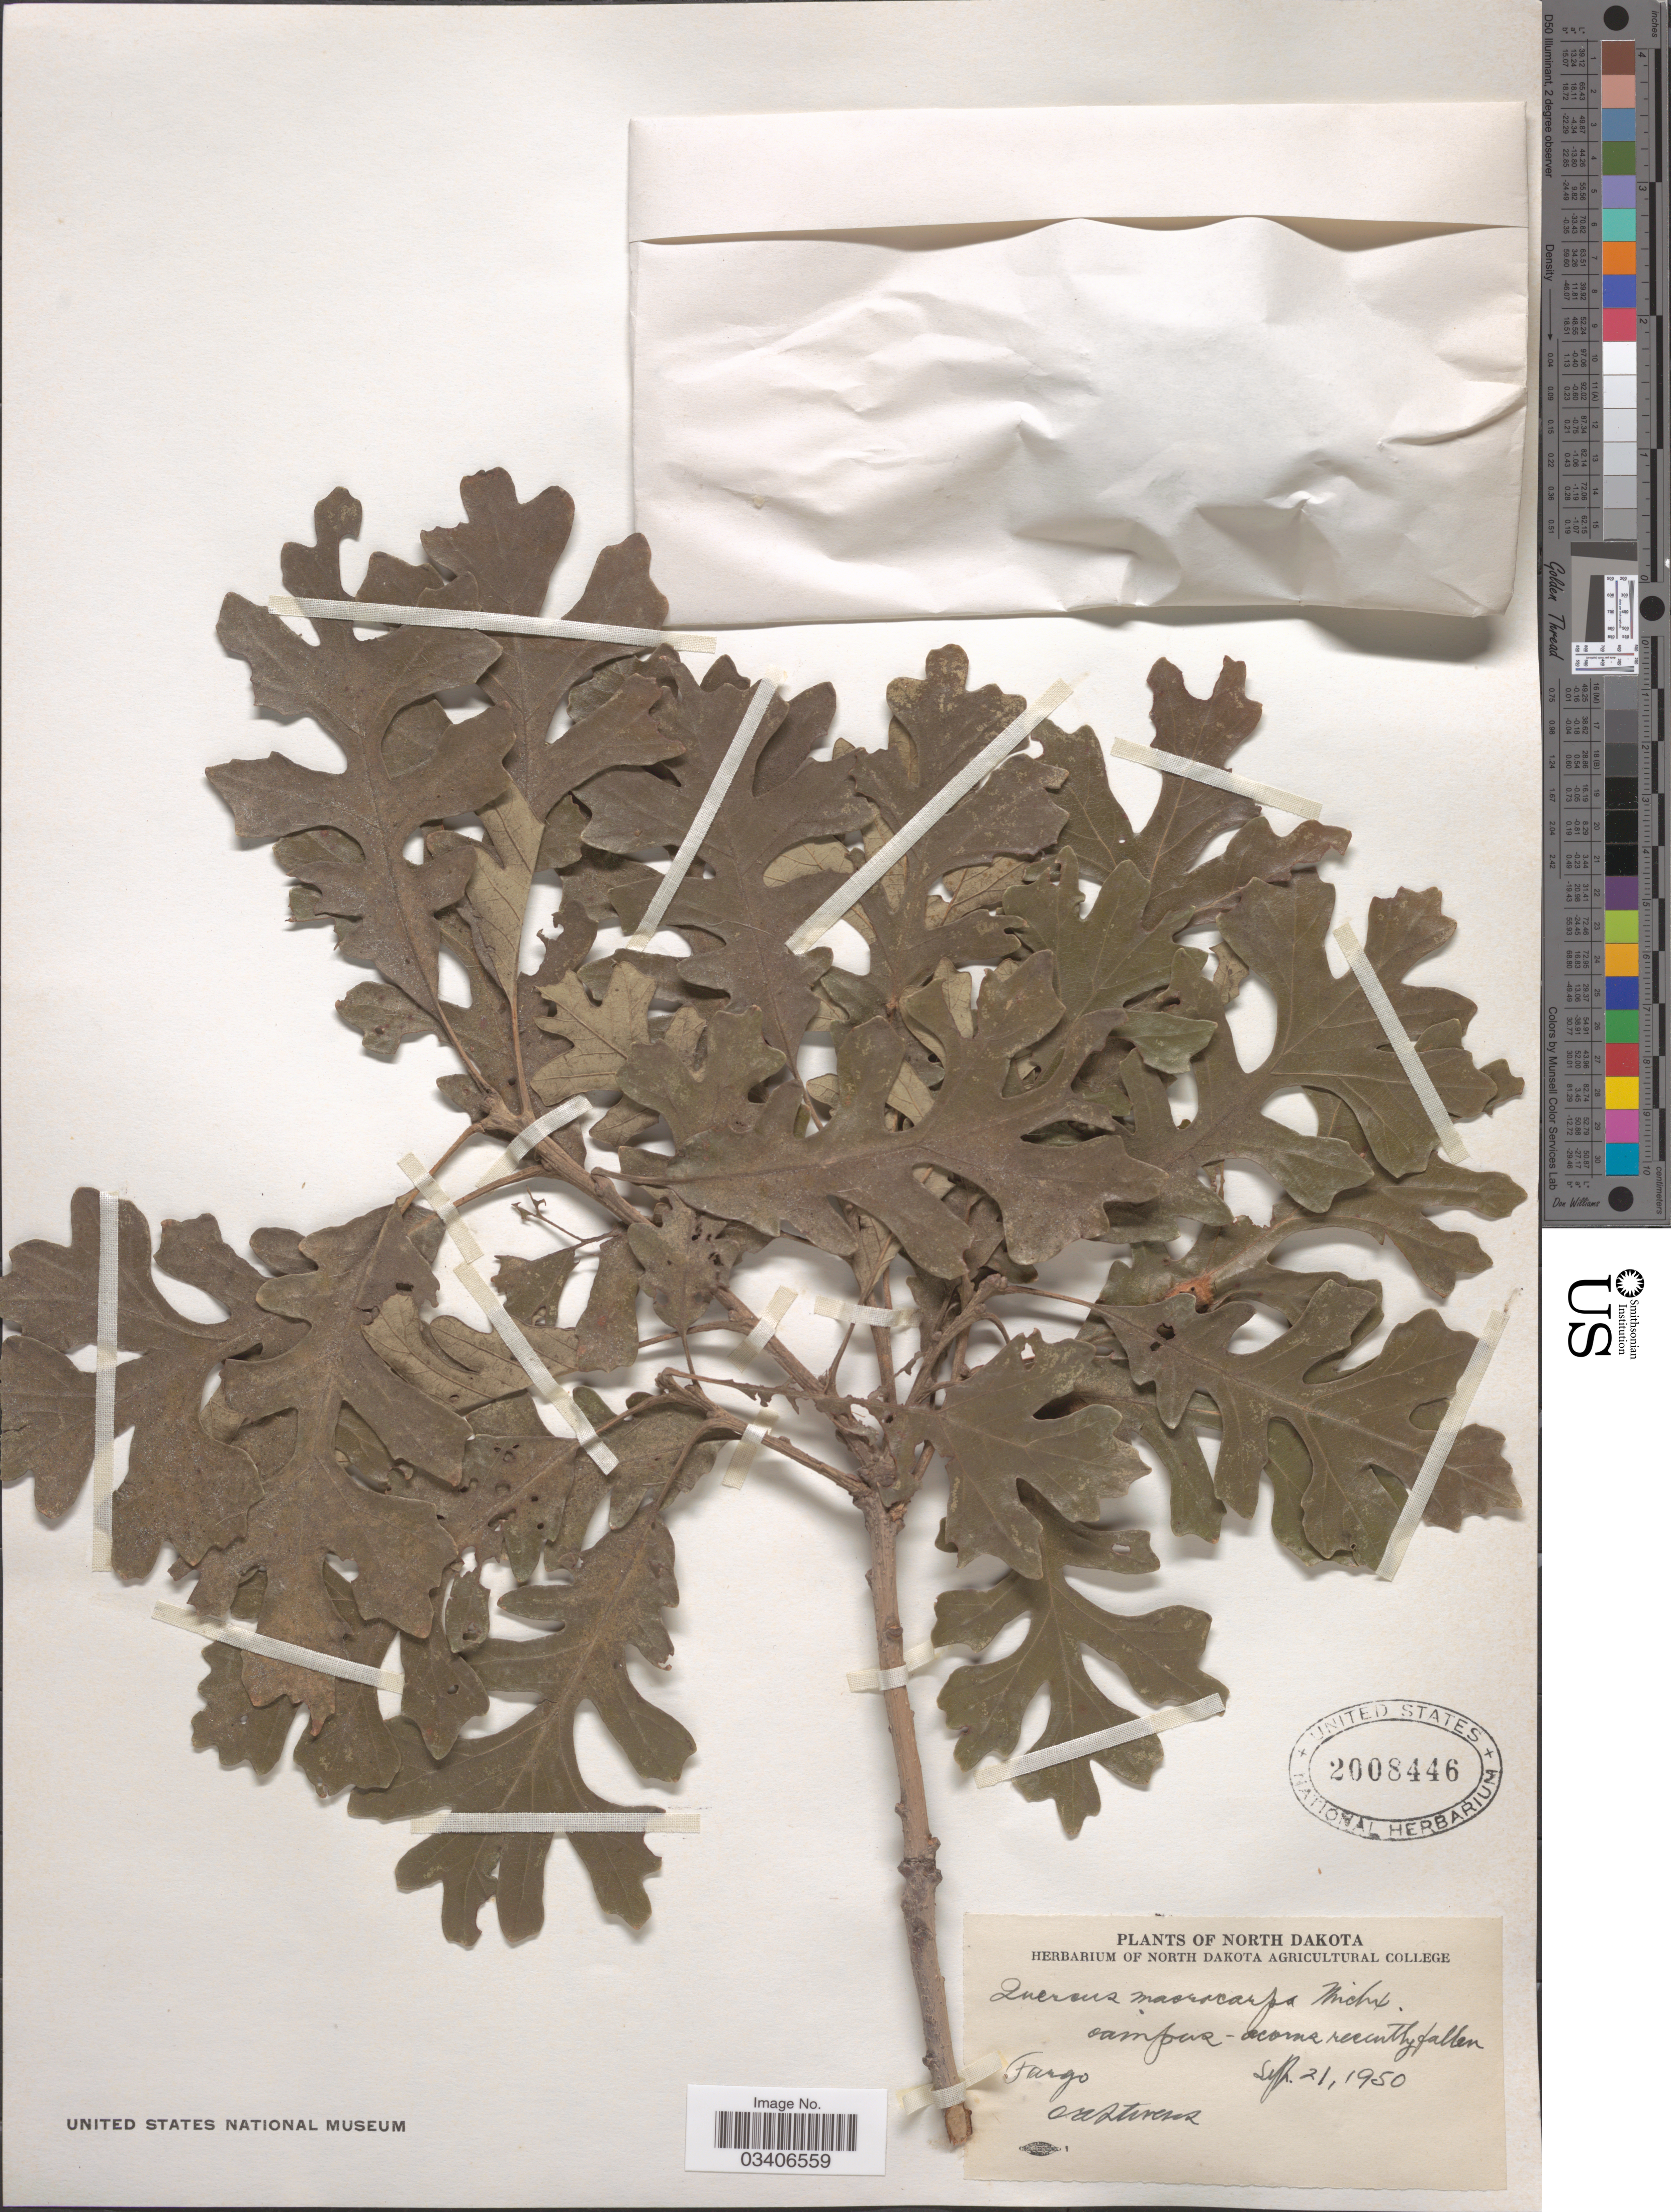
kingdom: Plantae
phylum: Tracheophyta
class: Magnoliopsida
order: Fagales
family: Fagaceae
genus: Quercus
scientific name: Quercus macrocarpa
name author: Michx.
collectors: O. A. Stevens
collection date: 1950-09-21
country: United States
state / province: North Dakota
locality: Fargo.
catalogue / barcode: US 2008446